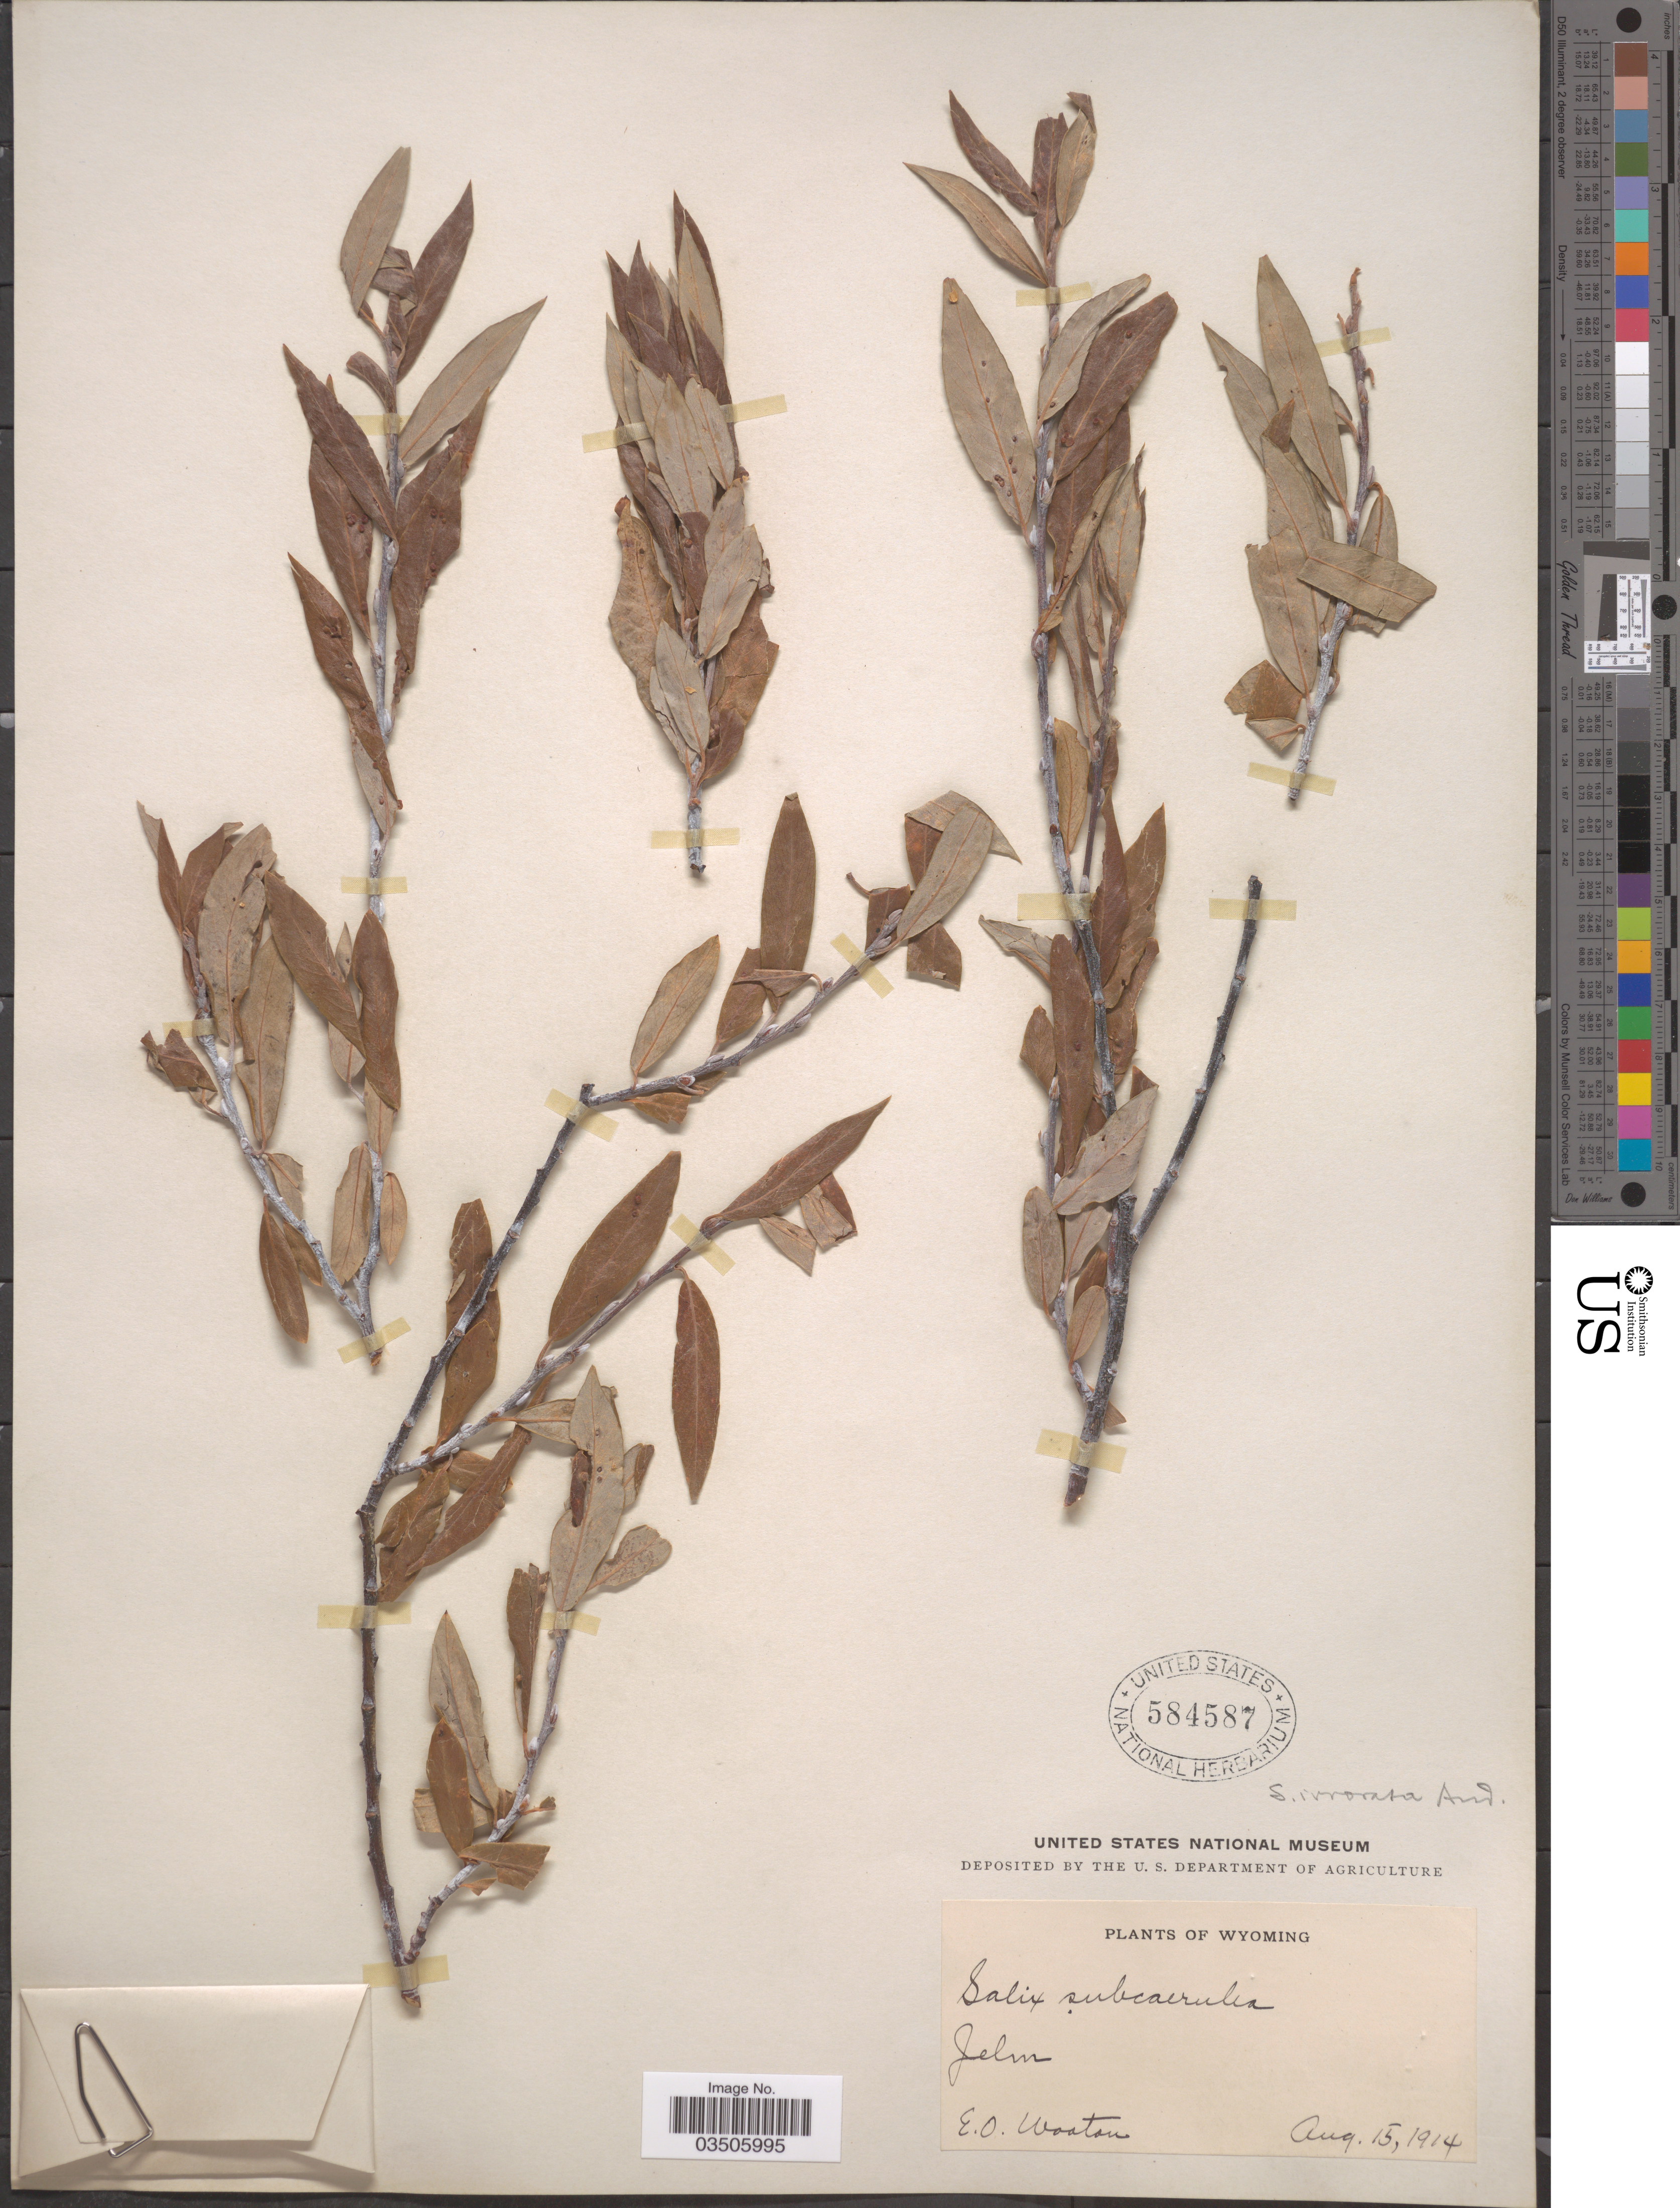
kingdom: Plantae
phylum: Tracheophyta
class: Magnoliopsida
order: Malpighiales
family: Salicaceae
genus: Salix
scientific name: Salix subcoerulea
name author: Piper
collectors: E. O. Wooton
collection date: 1914-08-15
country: United States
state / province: Wyoming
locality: Jelm.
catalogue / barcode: US 584587